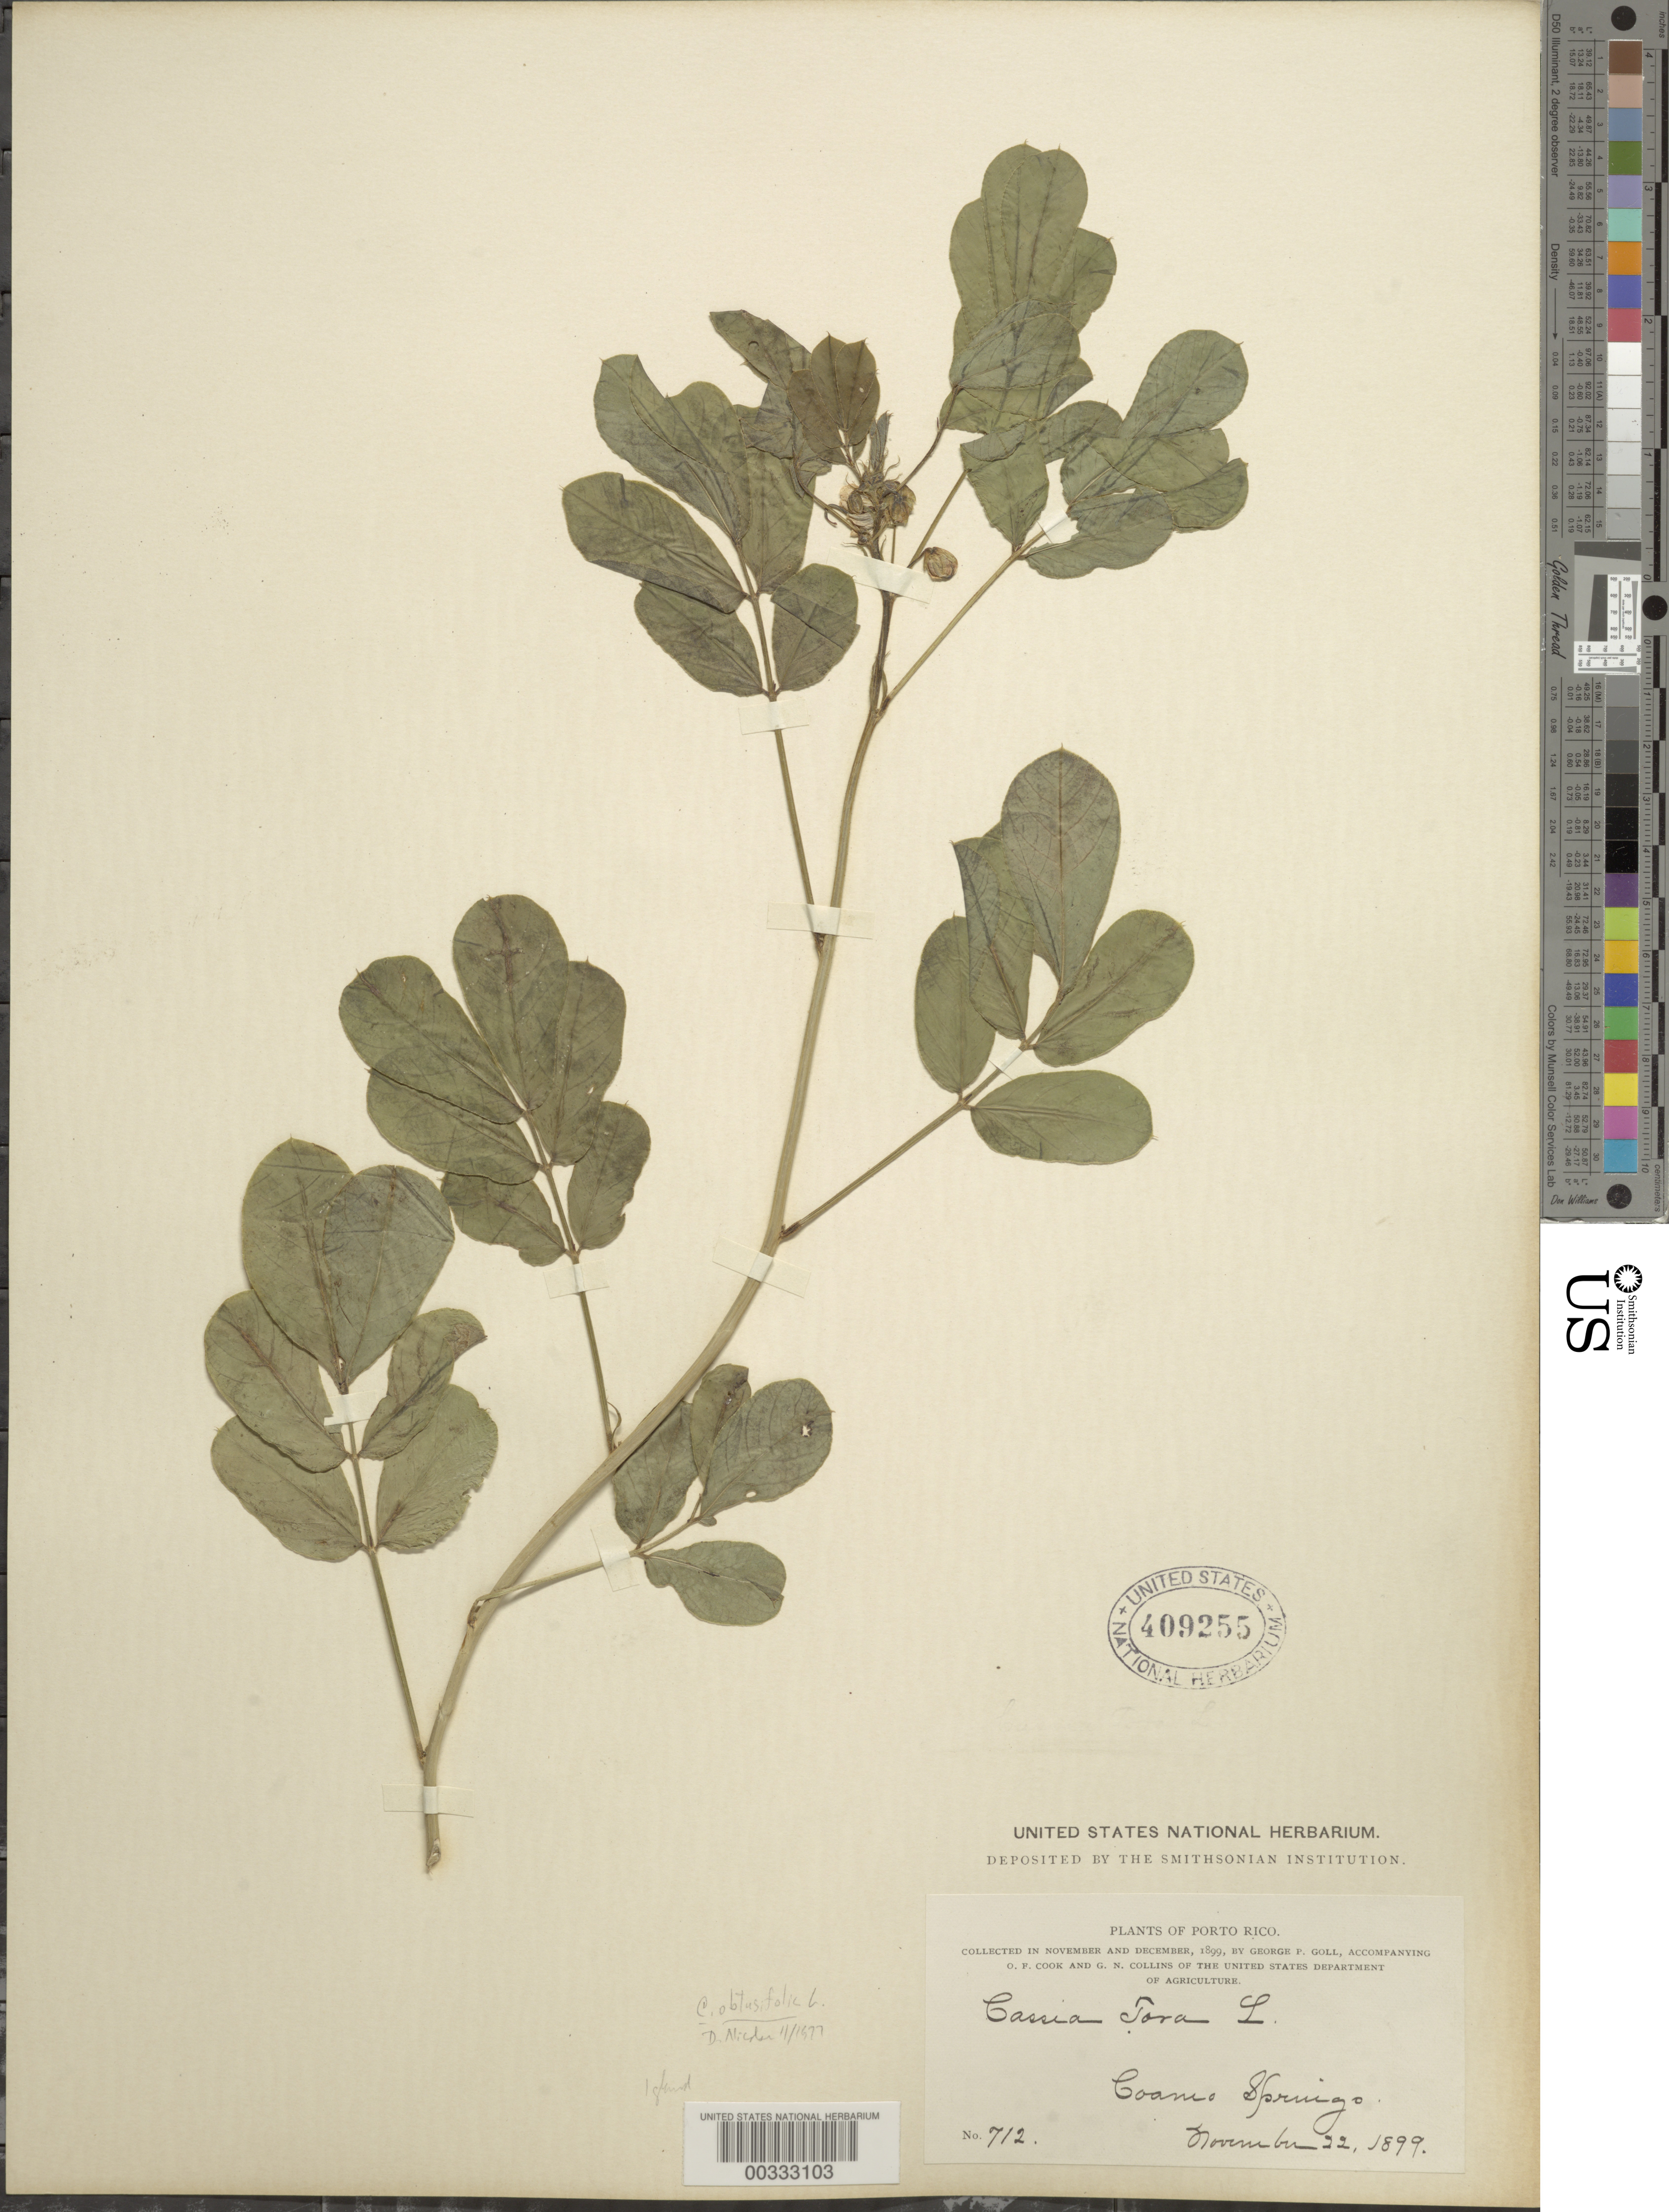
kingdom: Plantae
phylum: Tracheophyta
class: Magnoliopsida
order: Fabales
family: Fabaceae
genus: Senna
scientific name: Senna obtusifolia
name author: (L.) H.S. Irwin & Barneby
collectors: G. Goll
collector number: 712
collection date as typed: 22 Nov 1899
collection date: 1899-11-22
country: Puerto Rico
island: Greater Antilles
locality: Coamo springs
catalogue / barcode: US 409255